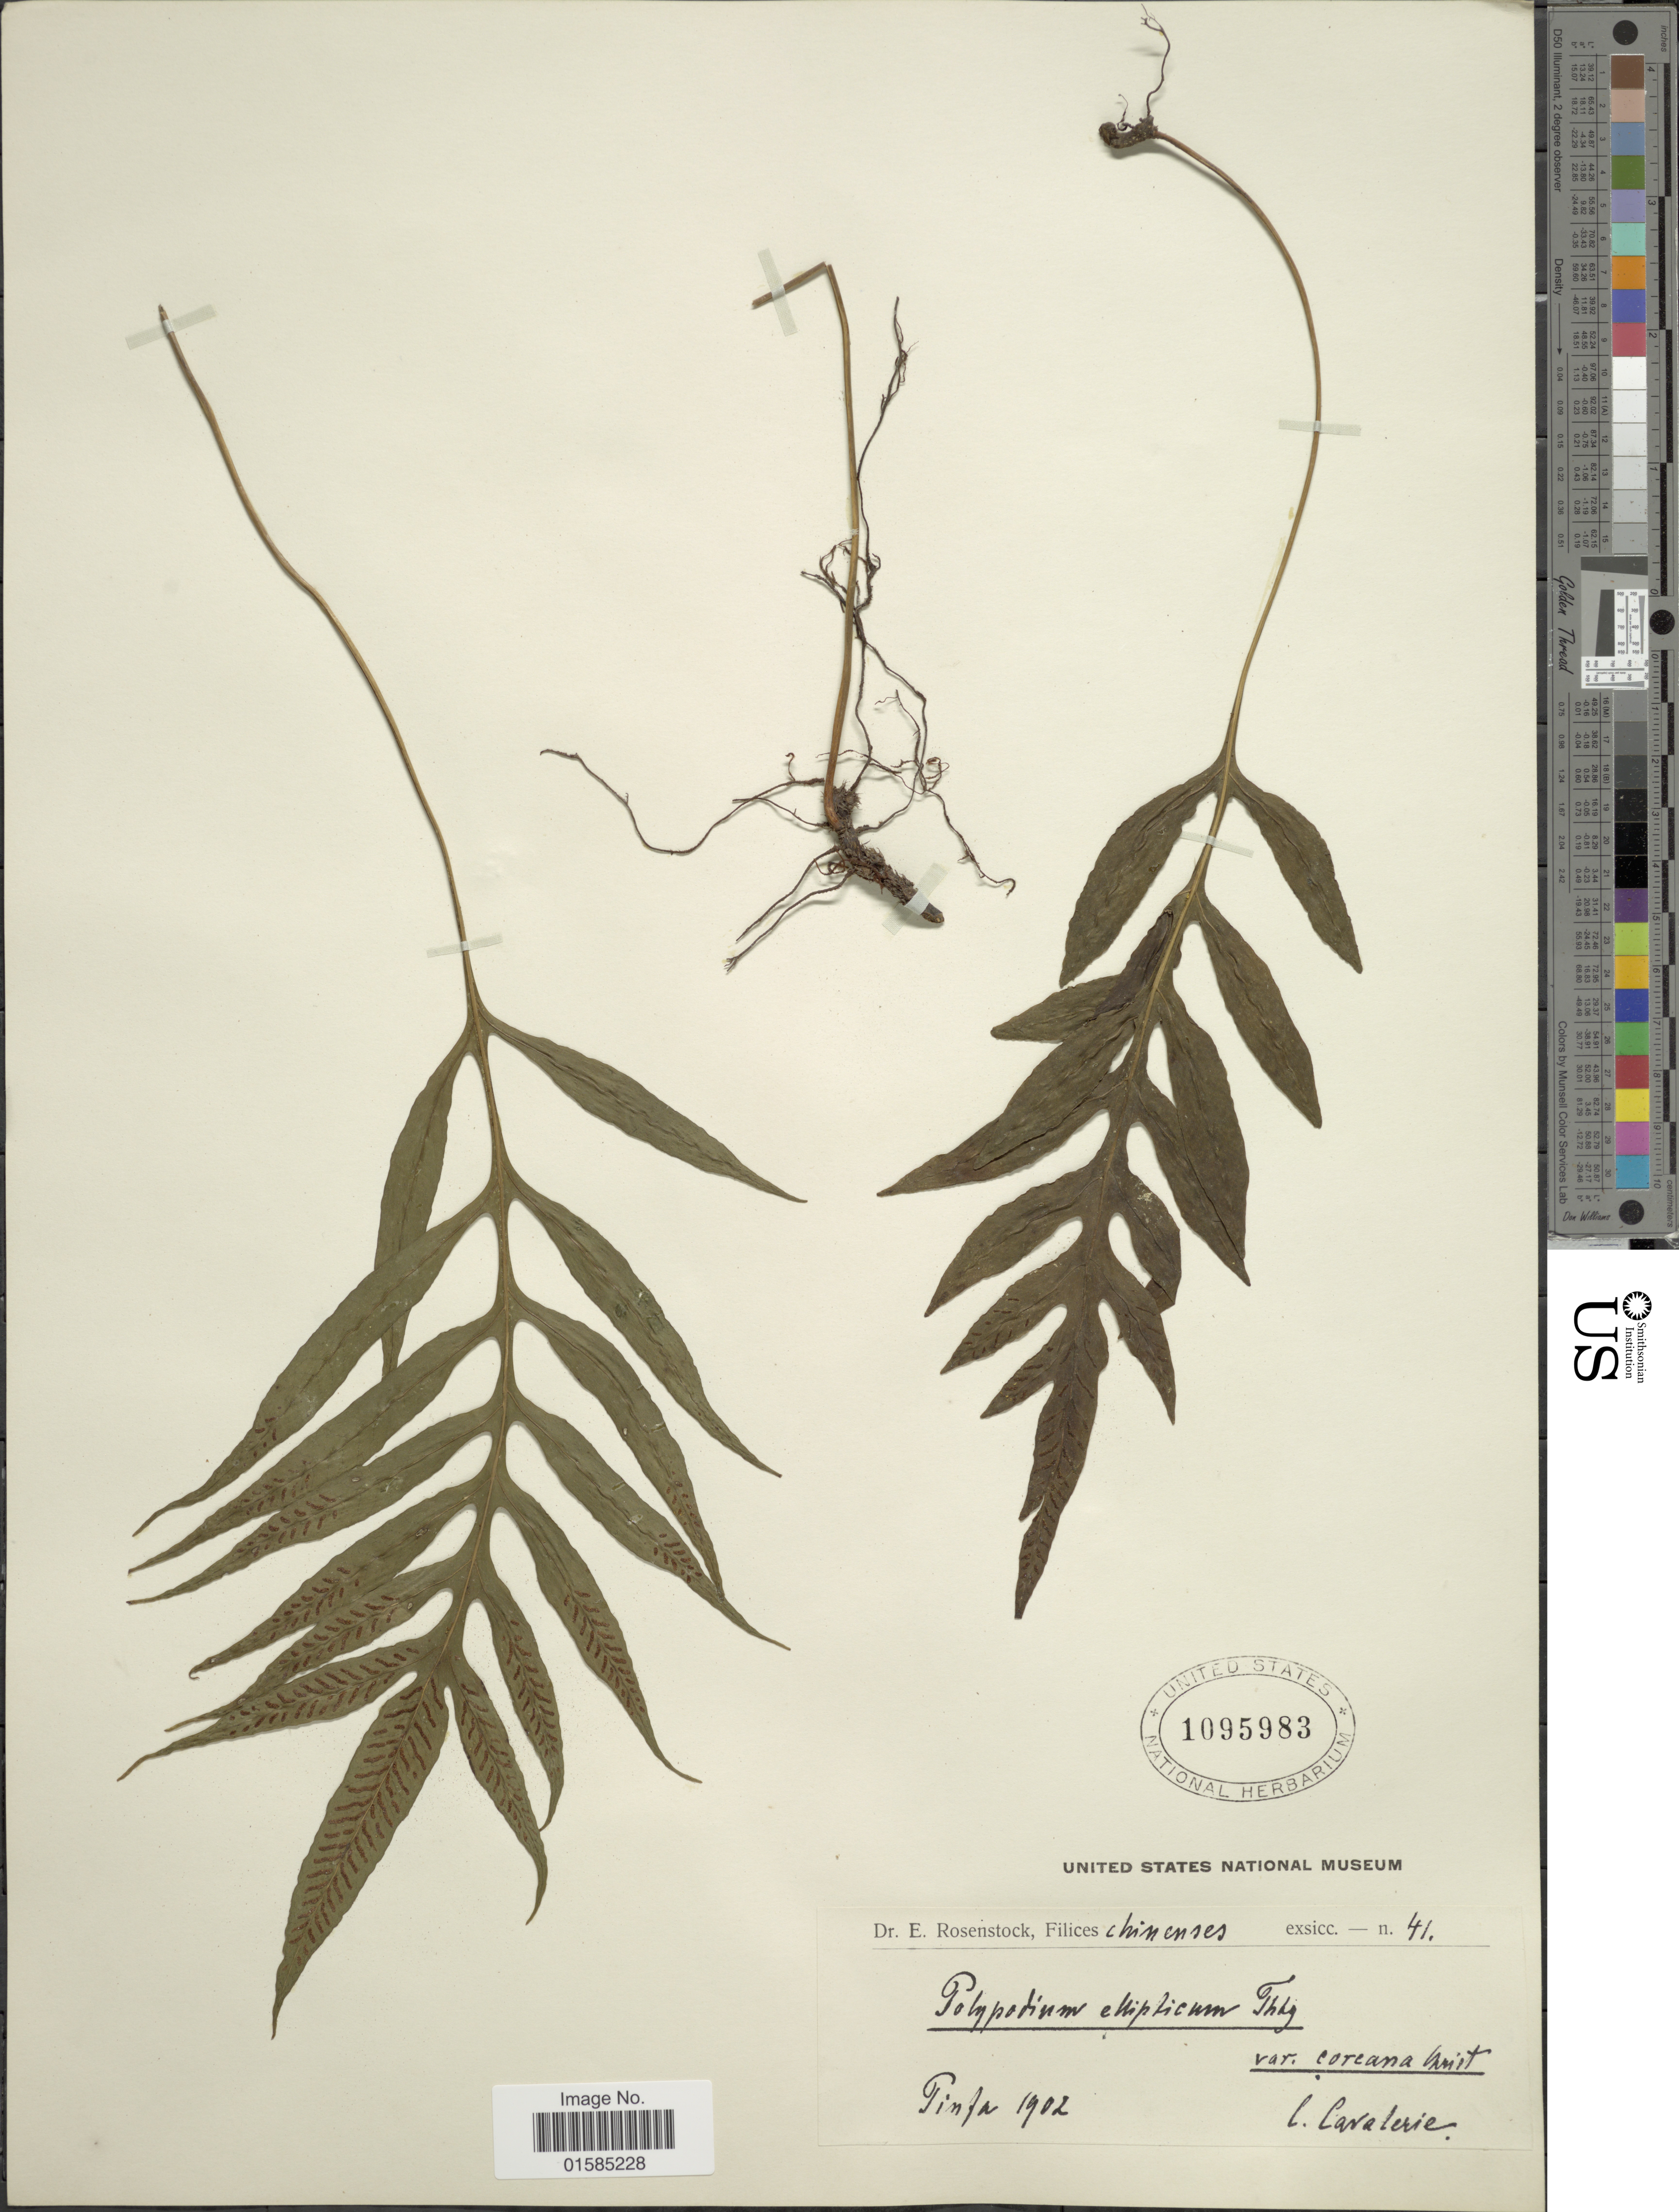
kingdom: Plantae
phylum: Tracheophyta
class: Polypodiopsida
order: Polypodiales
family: Polypodiaceae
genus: Leptochilus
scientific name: Leptochilus ellipticus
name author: (Thunb.) Noot.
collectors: -. Cavalerie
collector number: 41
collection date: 1902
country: China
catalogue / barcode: US 1095983